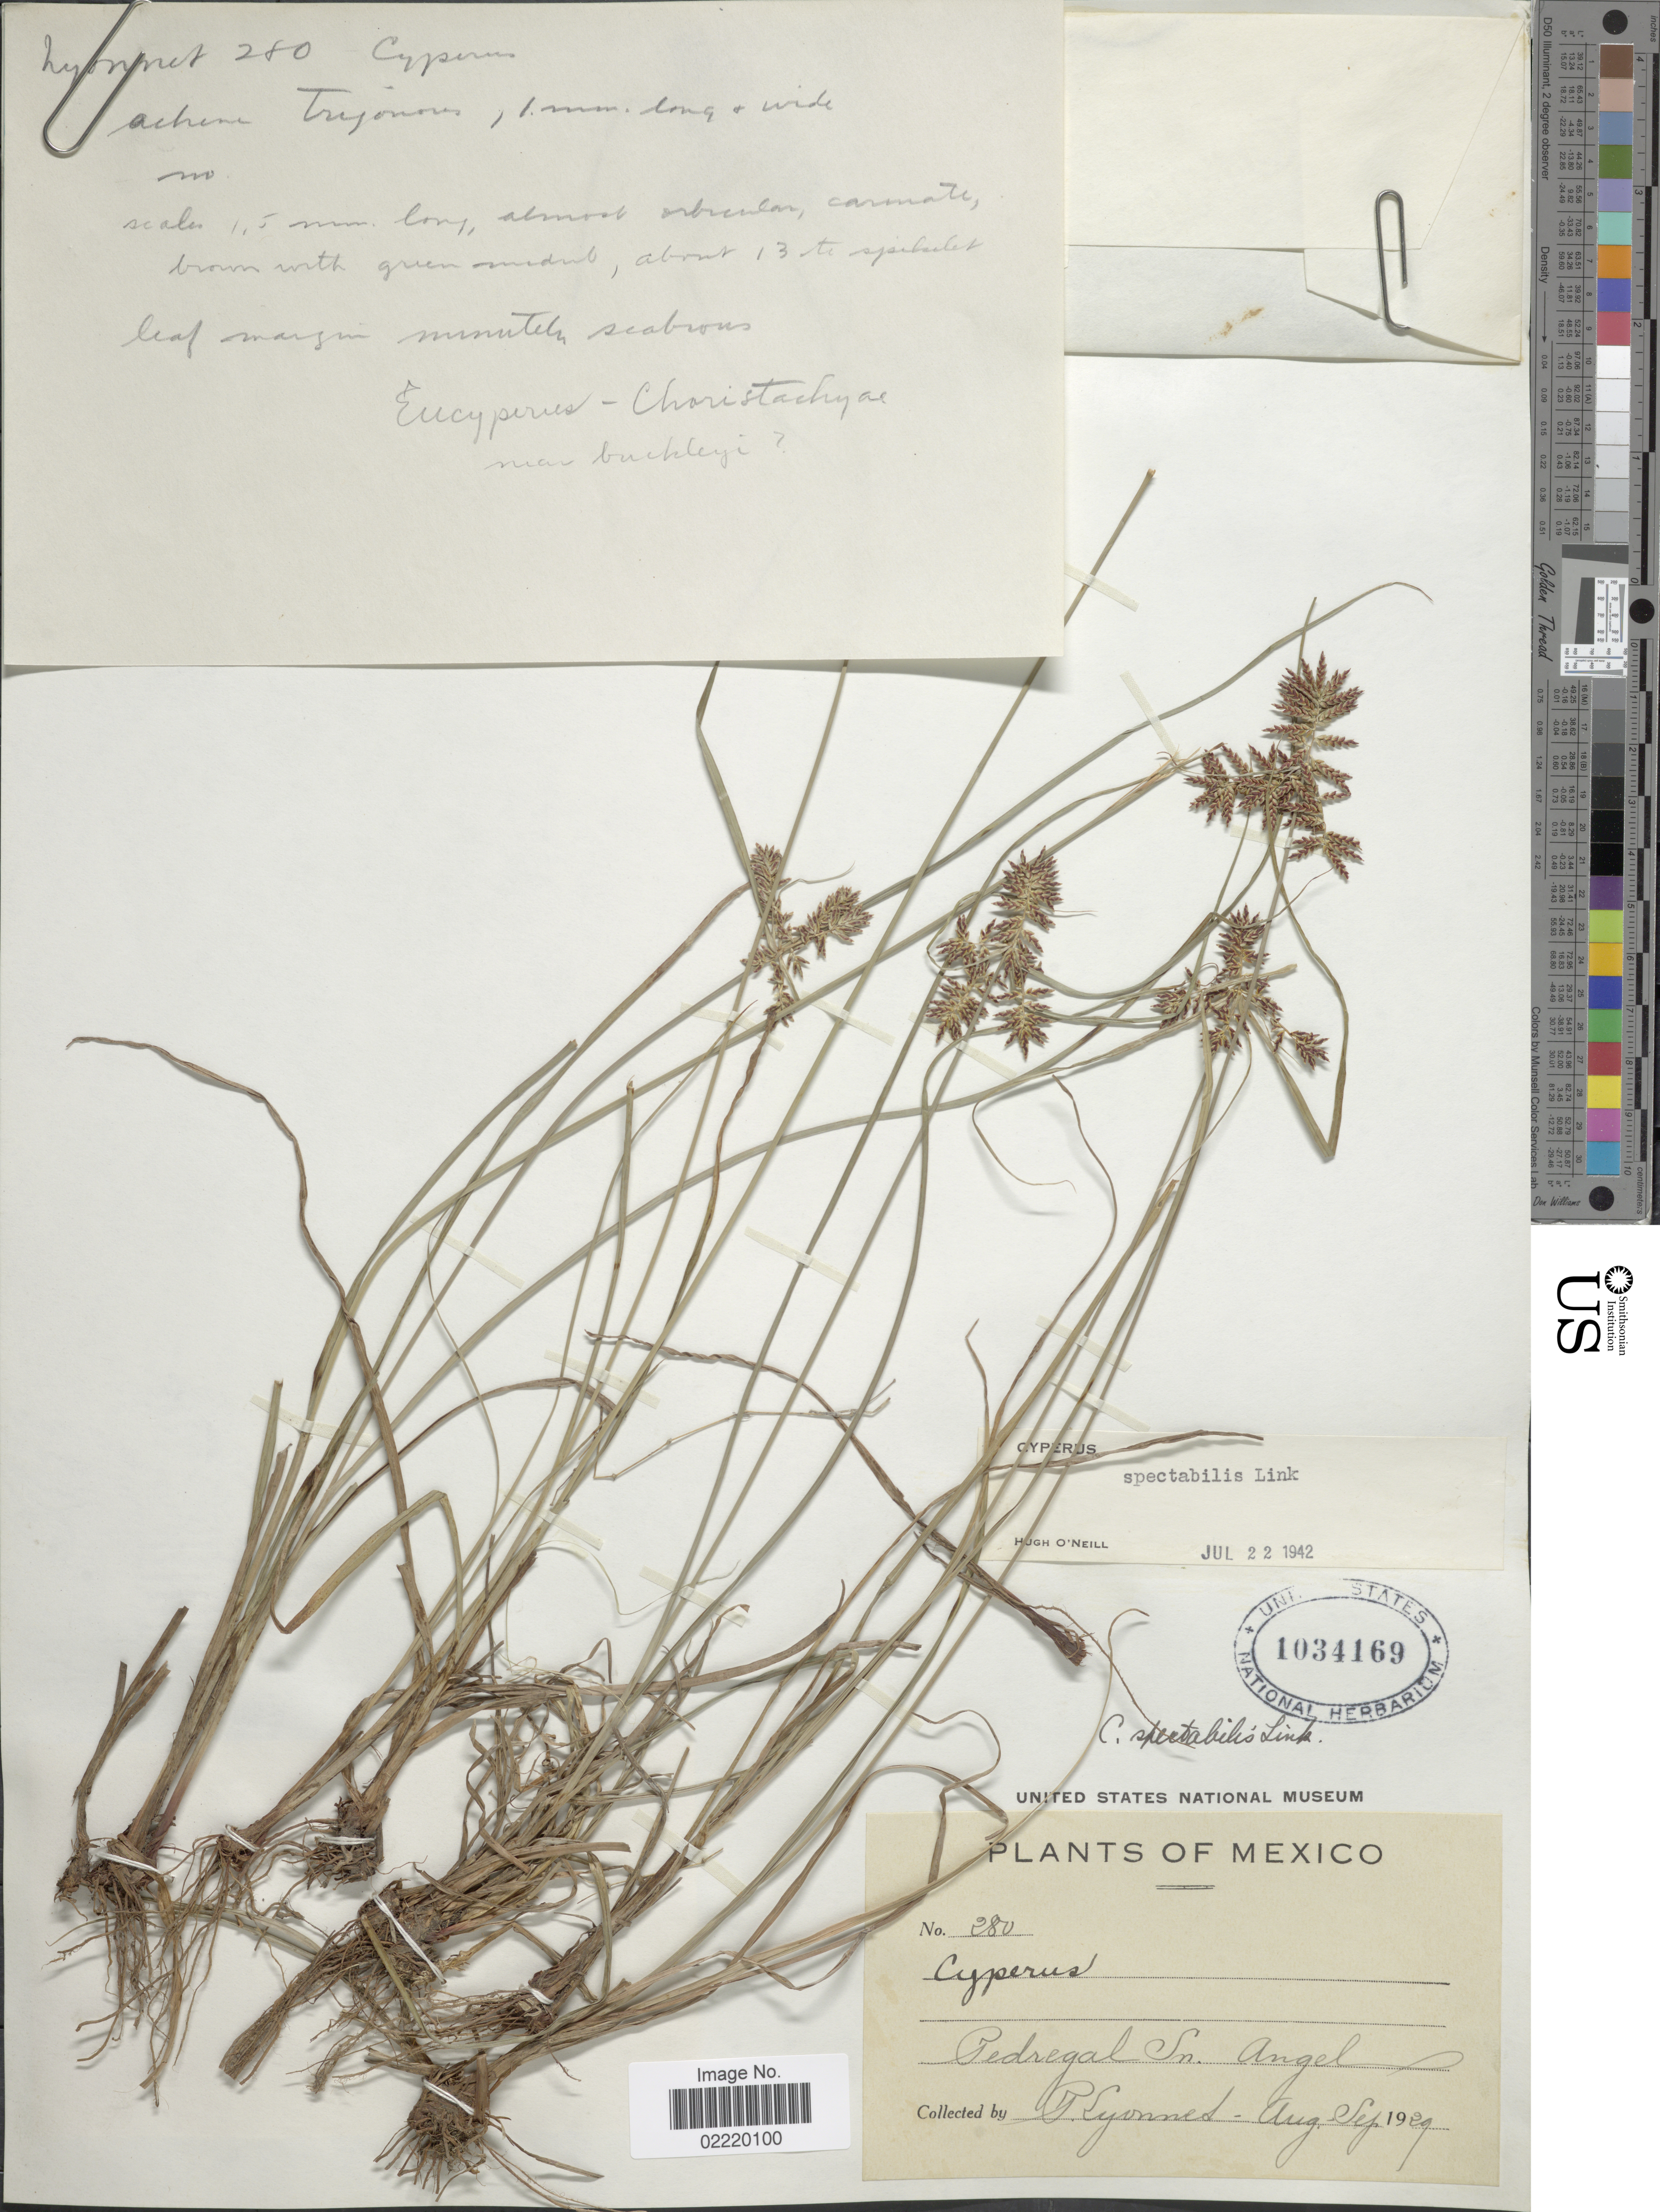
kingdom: Plantae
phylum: Tracheophyta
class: Liliopsida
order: Poales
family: Cyperaceae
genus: Cyperus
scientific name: Cyperus spectabilis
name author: Link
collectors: P. Lyonnet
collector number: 280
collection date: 1929-08/1929-09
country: Mexico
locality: Pedregal Sn. Angel.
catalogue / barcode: US 1034169